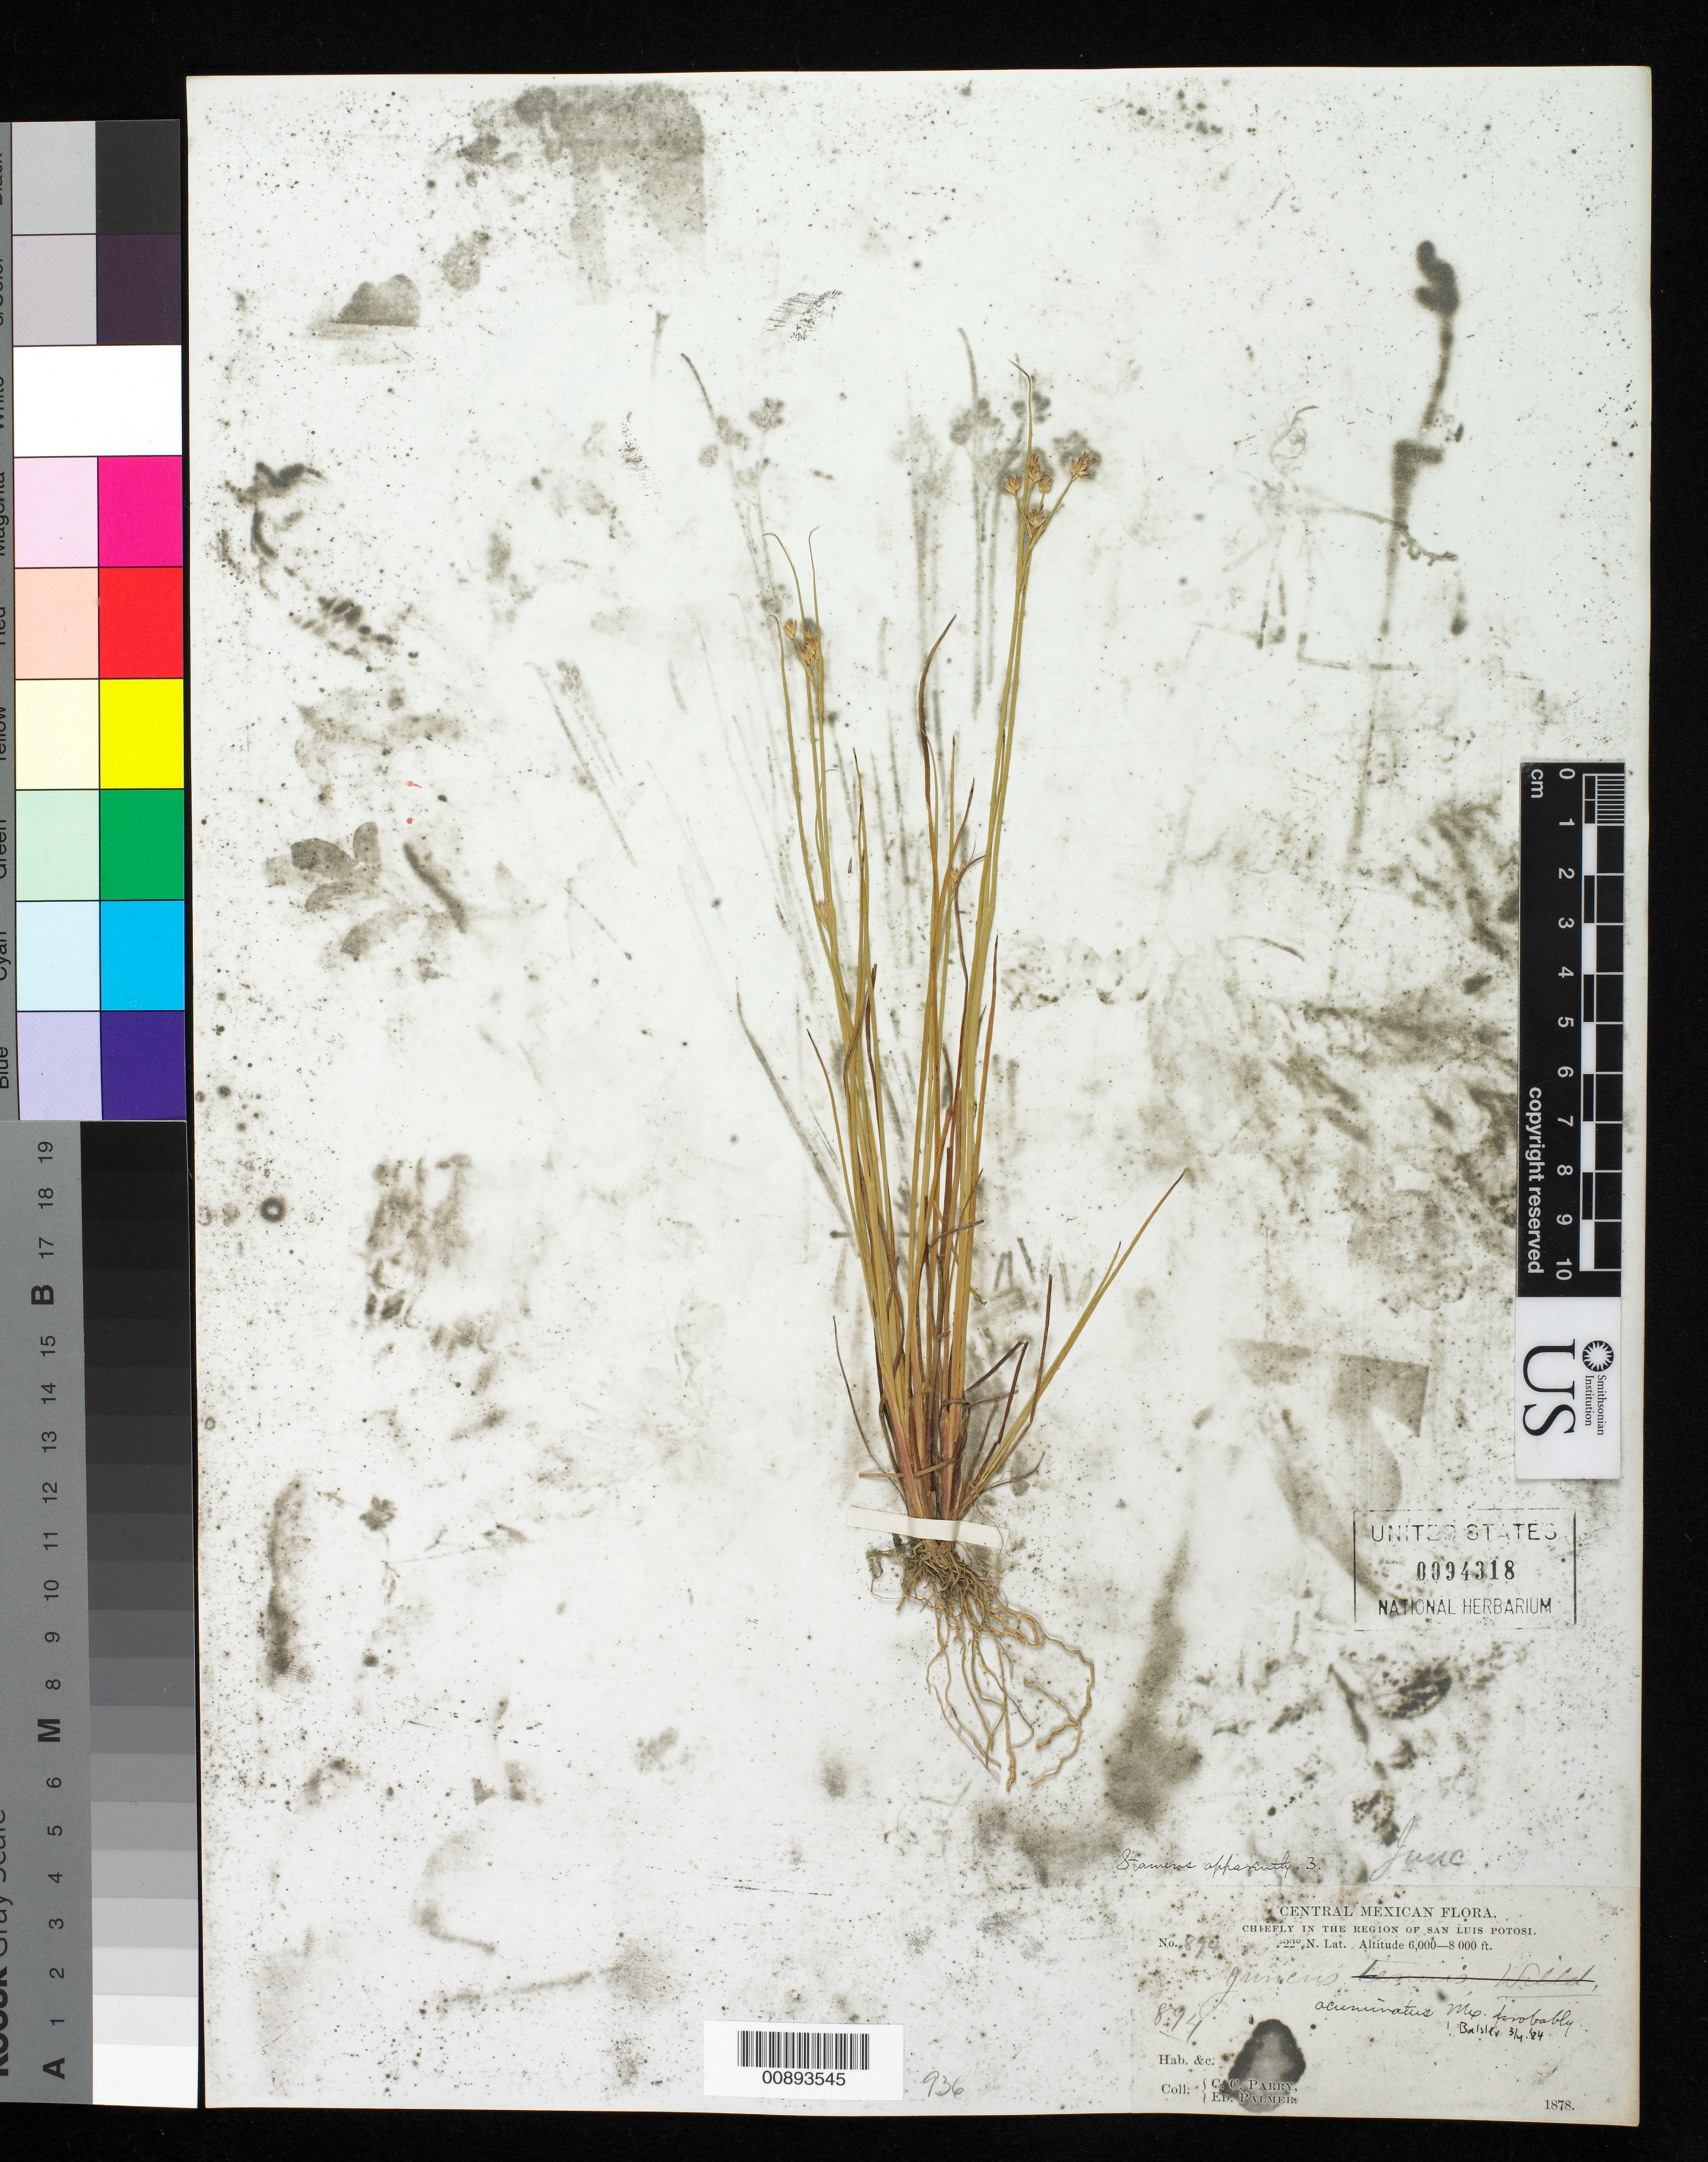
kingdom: Plantae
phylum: Tracheophyta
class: Liliopsida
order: Poales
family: Juncaceae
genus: Juncus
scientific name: Juncus acuminatus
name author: Michx.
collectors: C. C. Parry & E. Palmer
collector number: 894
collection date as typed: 1878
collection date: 1878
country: Mexico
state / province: San Luis Potosí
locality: Chiefly in the region of San Luis Potosí.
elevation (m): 1829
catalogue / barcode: US 94318